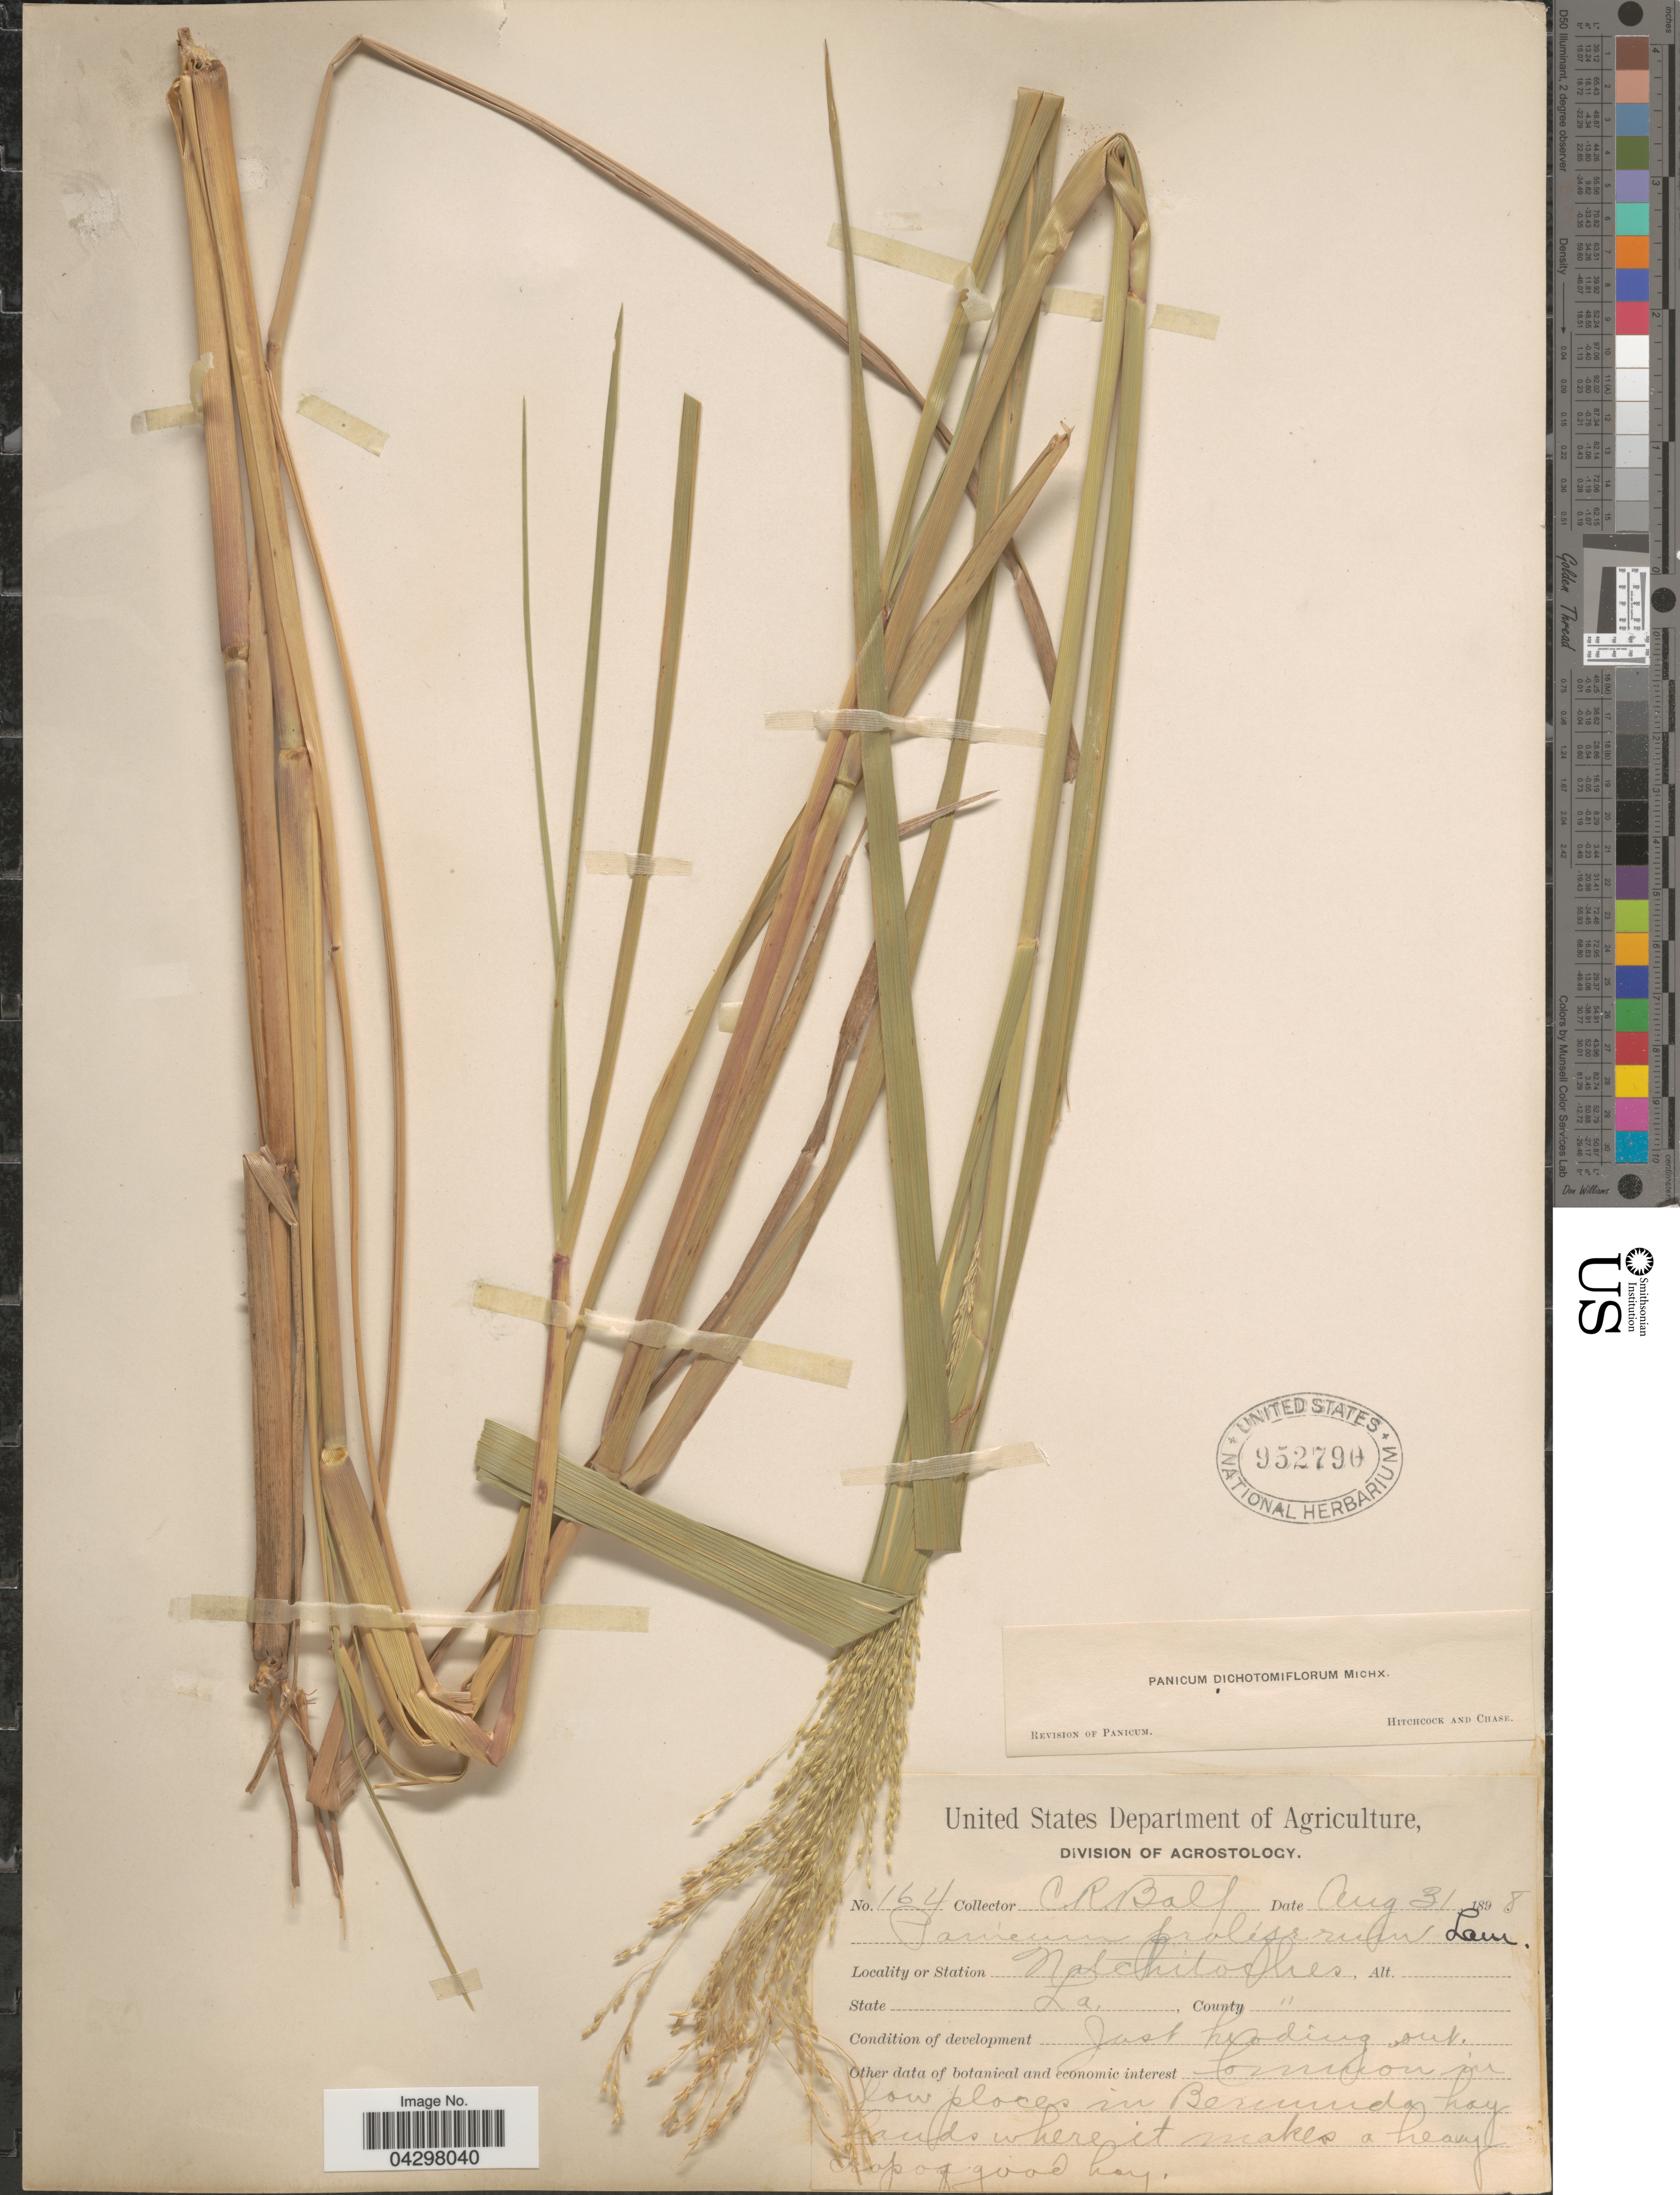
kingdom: Plantae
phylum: Tracheophyta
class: Liliopsida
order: Poales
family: Poaceae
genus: Panicum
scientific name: Panicum dichotomiflorum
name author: Michx.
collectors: C. R. Ball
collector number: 164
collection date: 1898-08-31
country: United States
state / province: Louisiana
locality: Natchitoches.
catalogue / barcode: US 952790